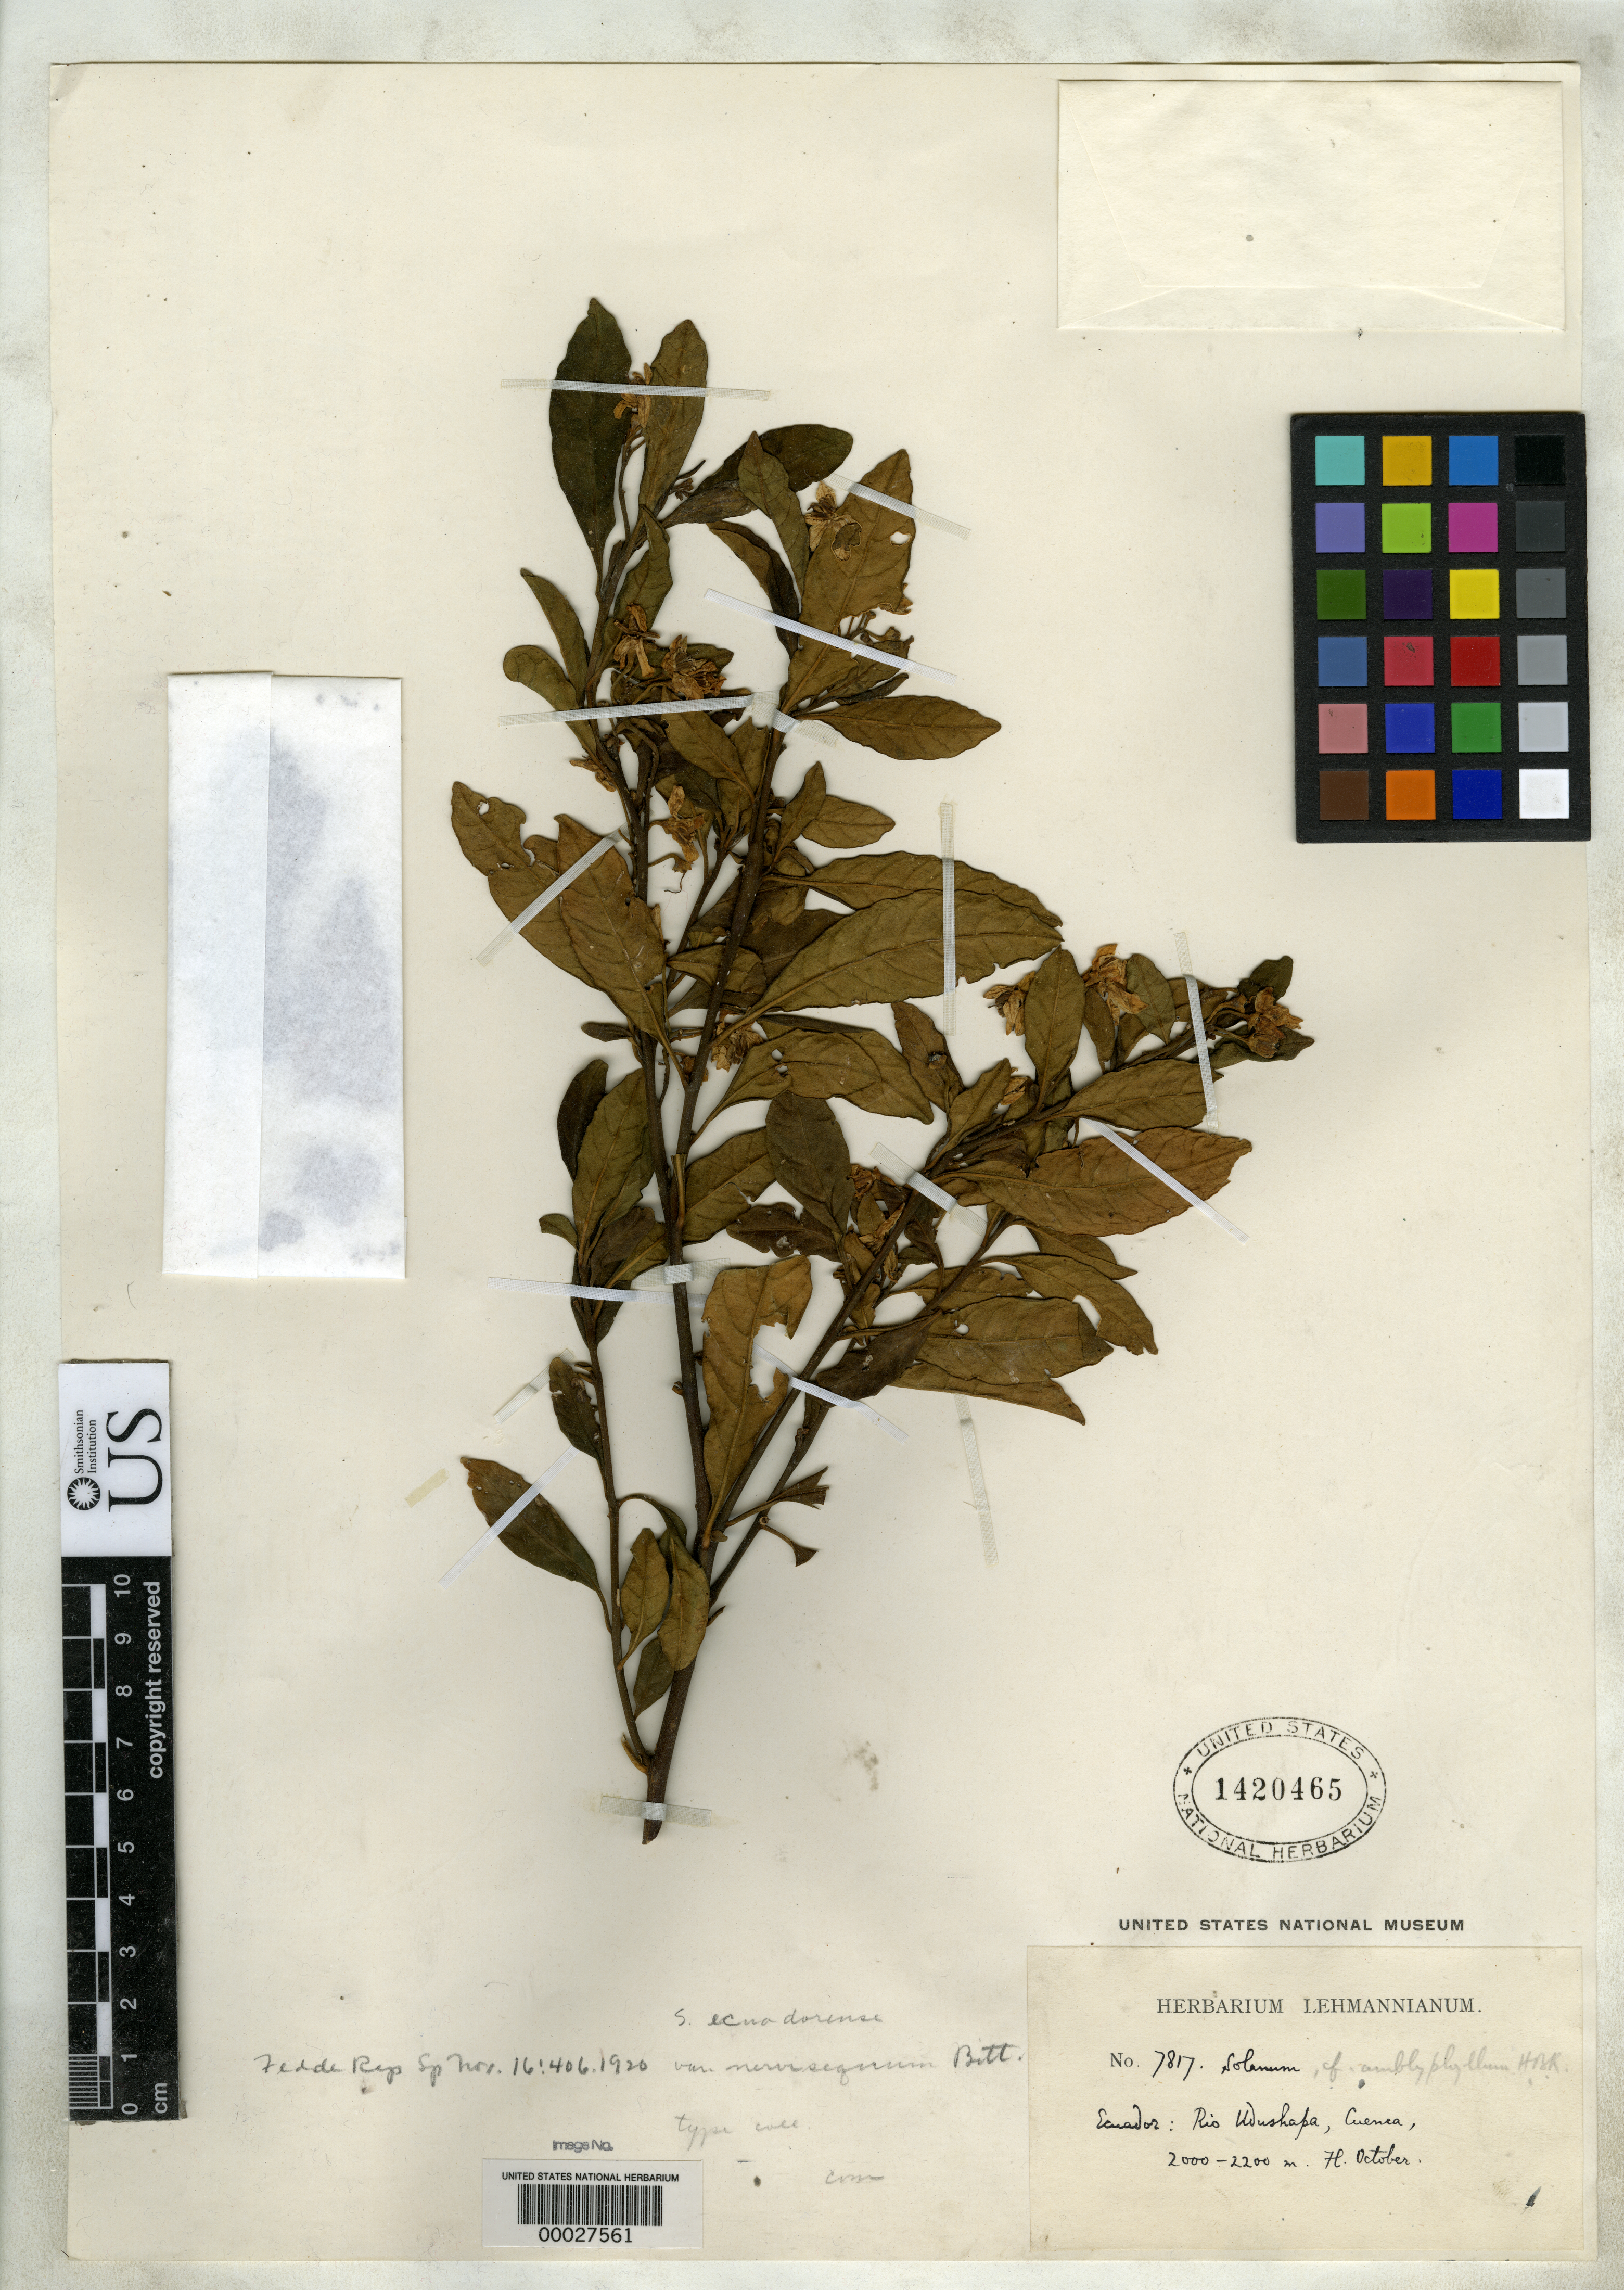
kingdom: Plantae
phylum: Tracheophyta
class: Magnoliopsida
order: Solanales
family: Solanaceae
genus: Solanum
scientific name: Solanum ecuadorense var. nervisequum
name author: Bitter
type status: Isotype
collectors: F. C. Lehmann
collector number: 7817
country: Ecuador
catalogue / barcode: US 1420465